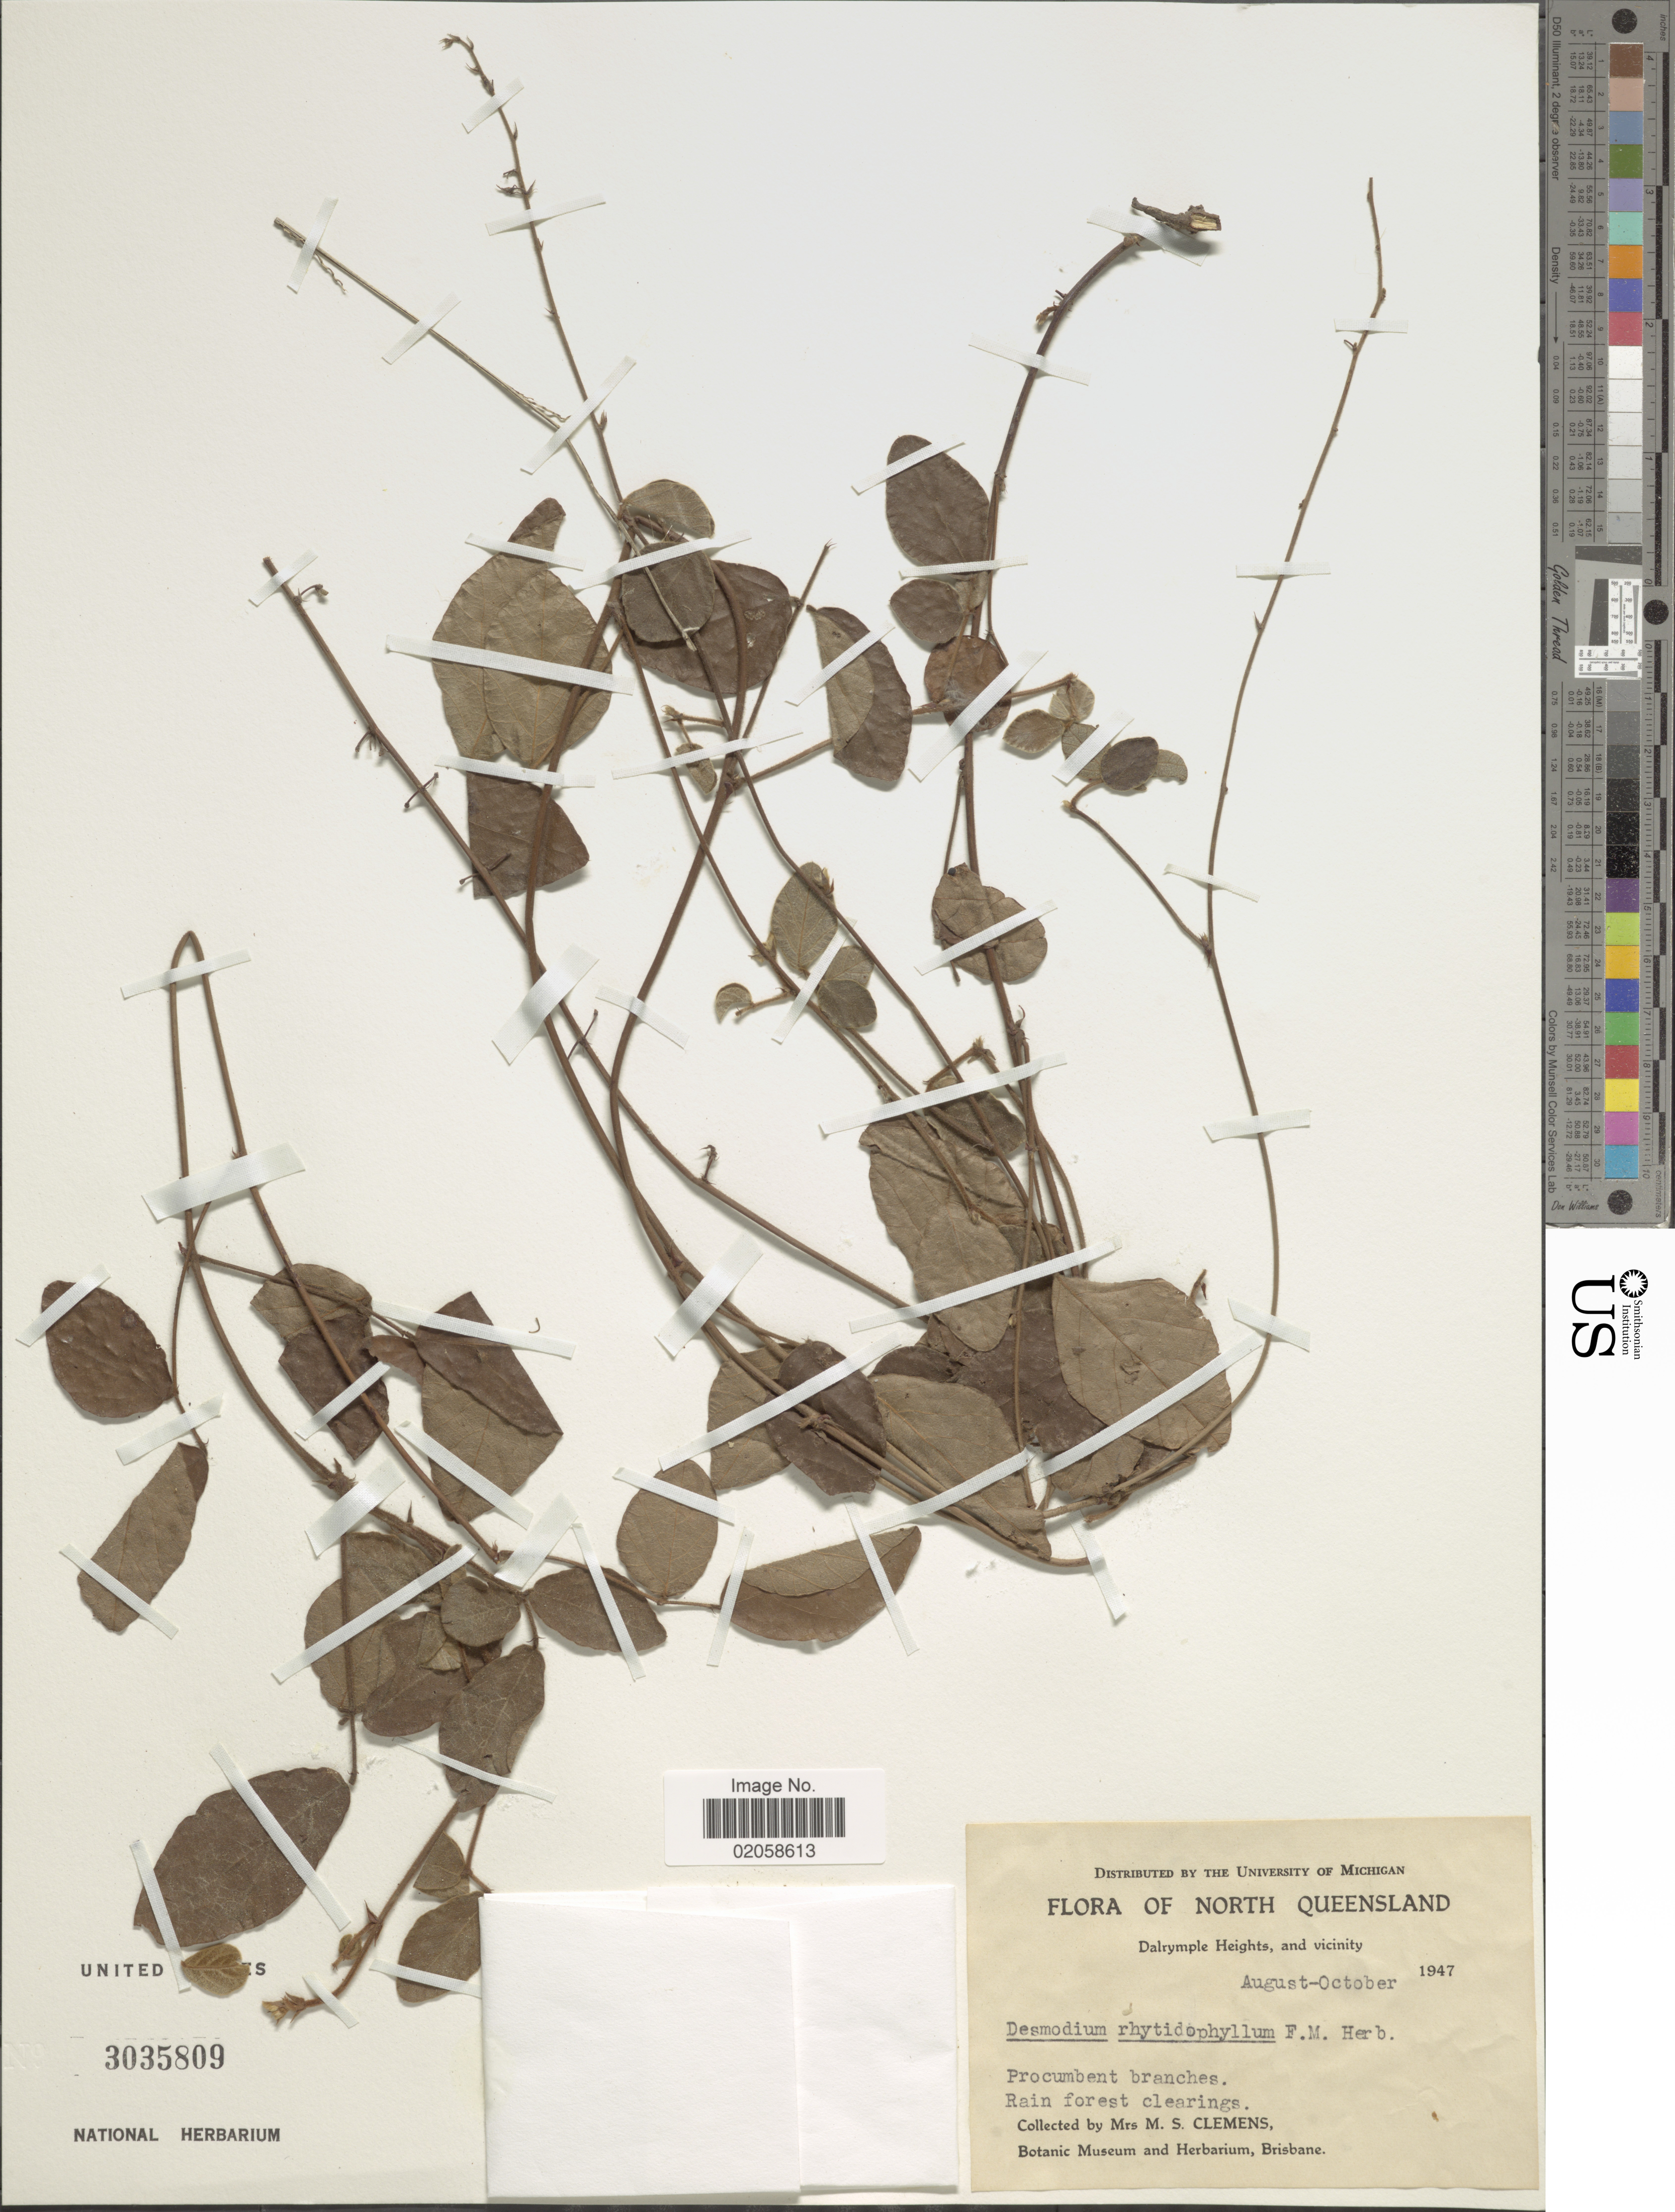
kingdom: Plantae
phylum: Tracheophyta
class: Magnoliopsida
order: Fabales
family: Fabaceae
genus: Maekawaea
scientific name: Maekawaea rhytidophylla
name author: (F. Muell. ex Benth.) H. Ohashi & K. Ohashi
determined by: Strong, Mark T., (BOT), Smithsonian Institution - National Museum of Natural History (UNITED STATES)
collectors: M. S. Clemens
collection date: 1947-08/1947-10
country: Australia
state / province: Queensland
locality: North Queensland, Dalrymple Heights, and vicinity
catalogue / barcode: US 3035809